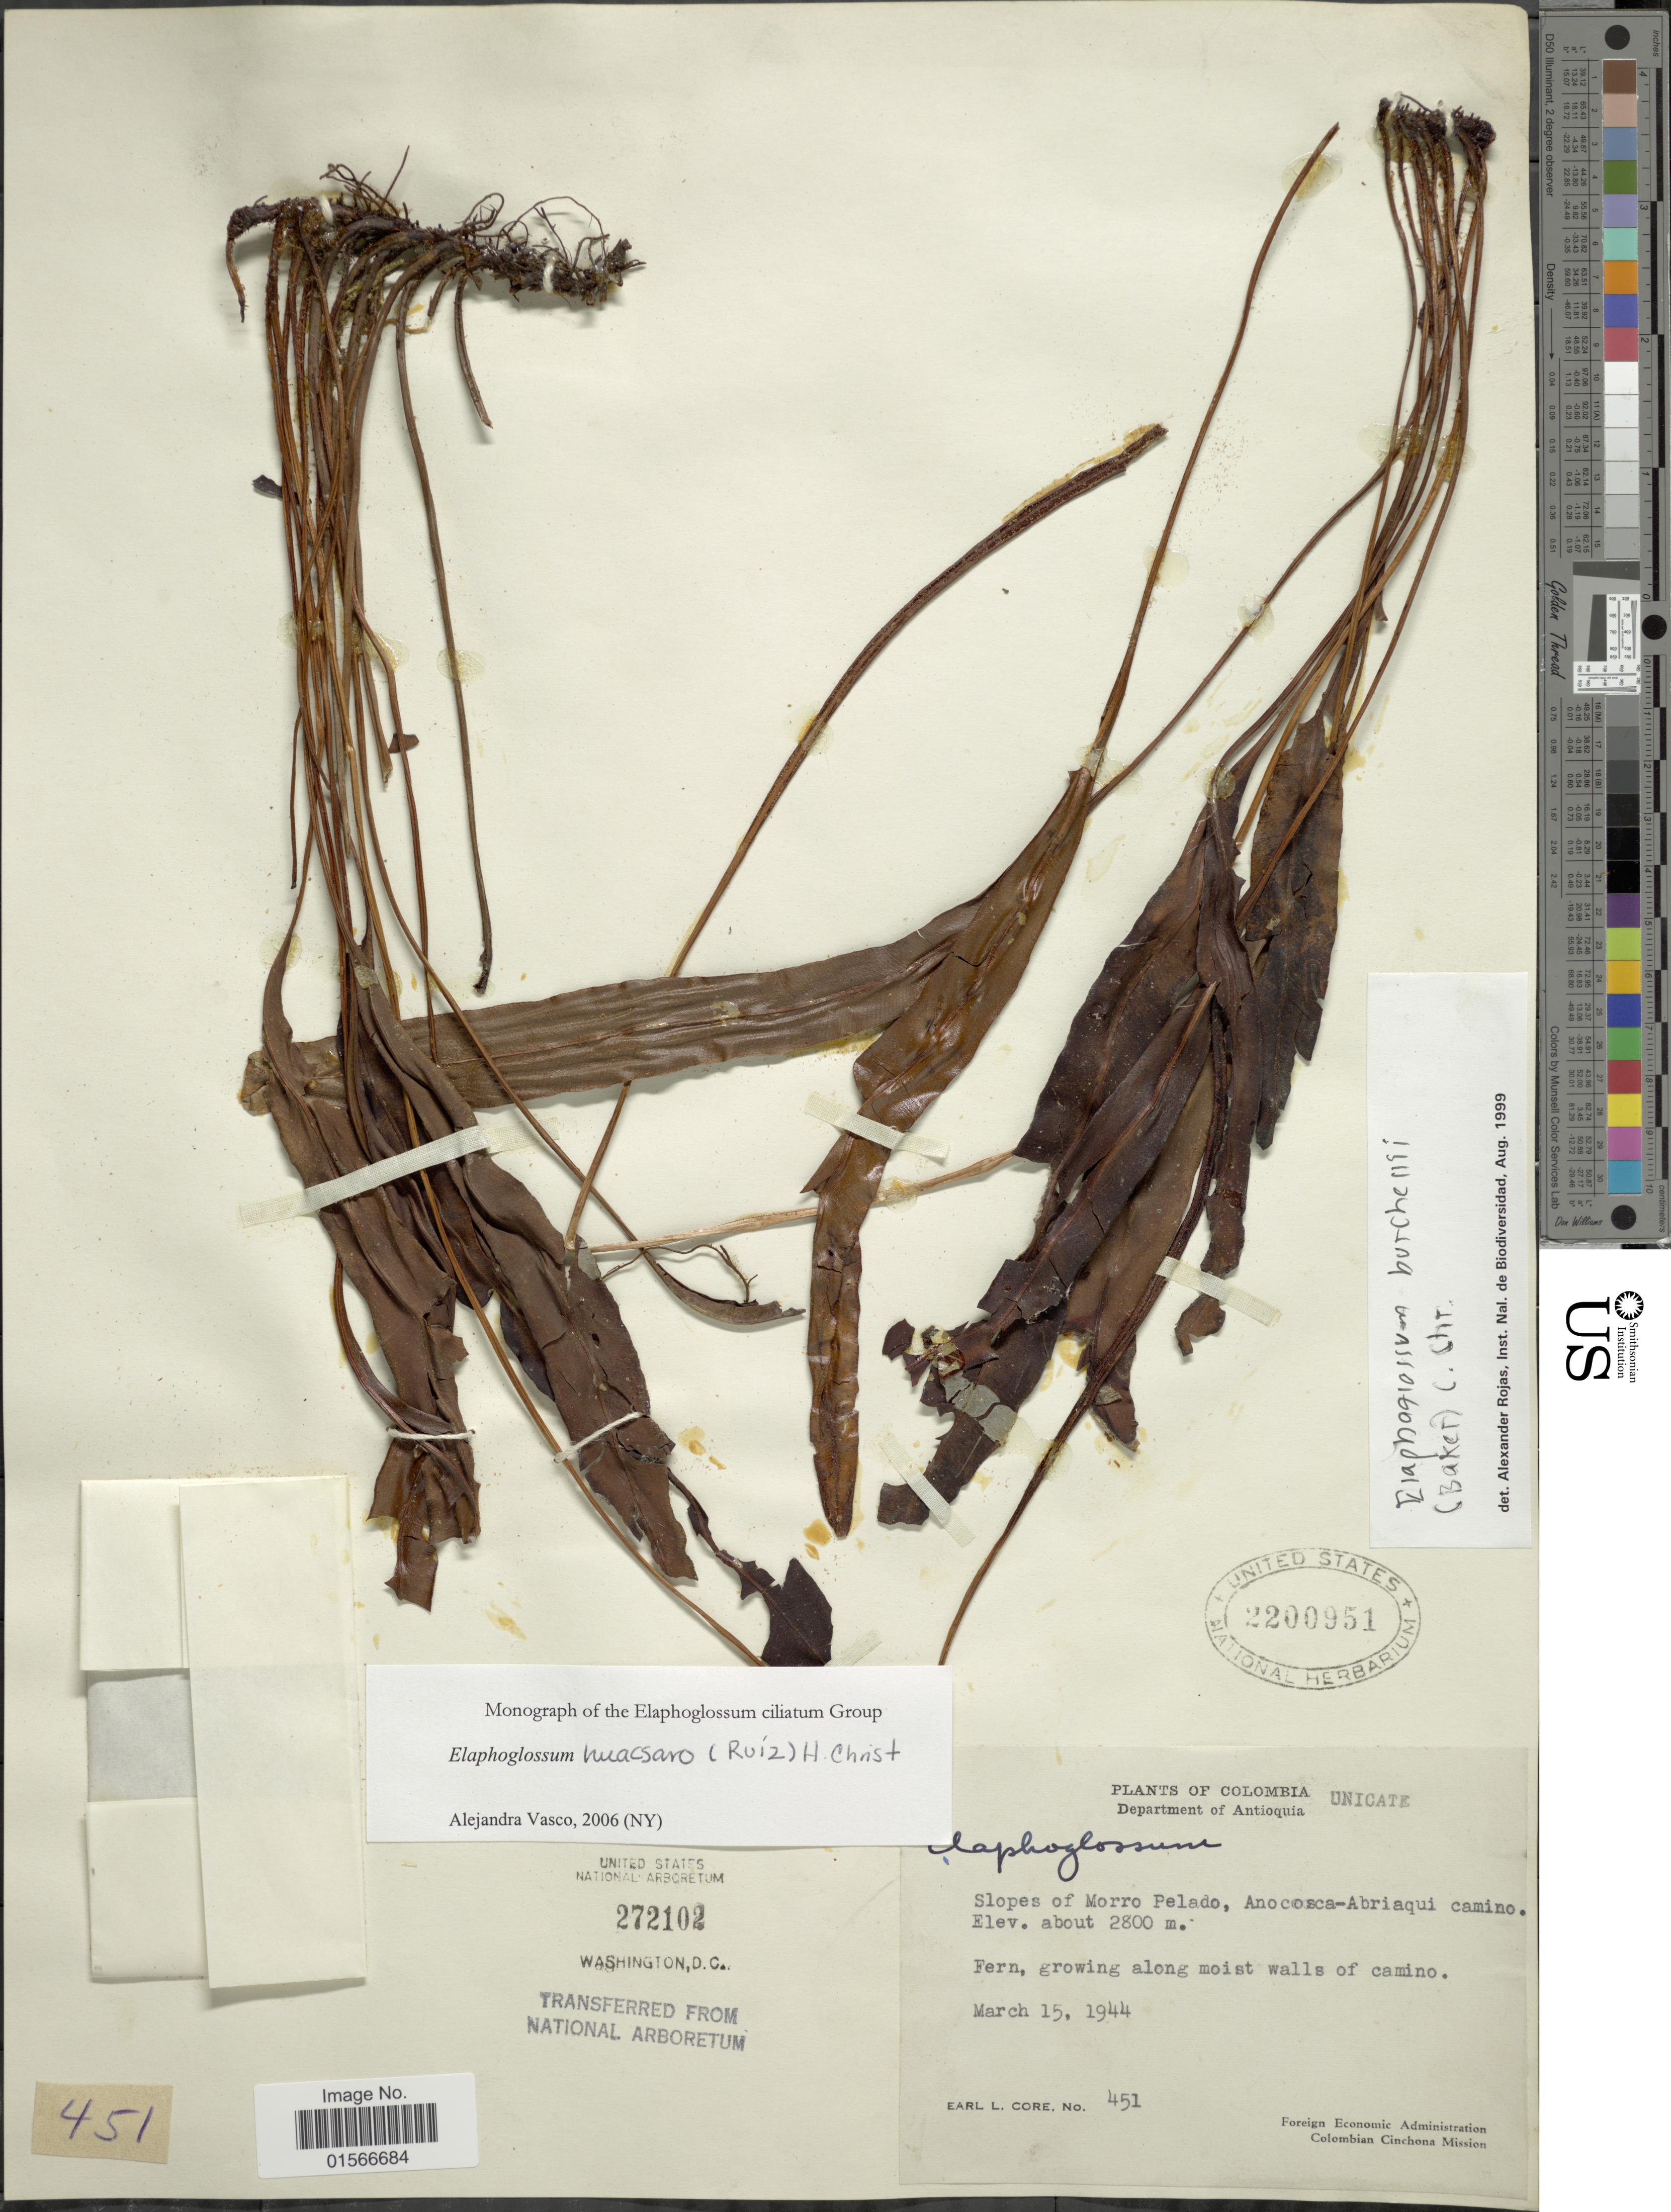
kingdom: Plantae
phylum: Tracheophyta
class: Polypodiopsida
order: Polypodiales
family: Dryopteridaceae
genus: Elaphoglossum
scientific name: Elaphoglossum huacsaro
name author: (Ruiz) Christ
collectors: E. L. Core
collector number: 451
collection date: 1944-03-15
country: Colombia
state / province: Antioquia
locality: Department of Antioquia, Slopes of Morro Pelado, Anocosca-Abriaqui camino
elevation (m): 2800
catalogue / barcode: US 2200951